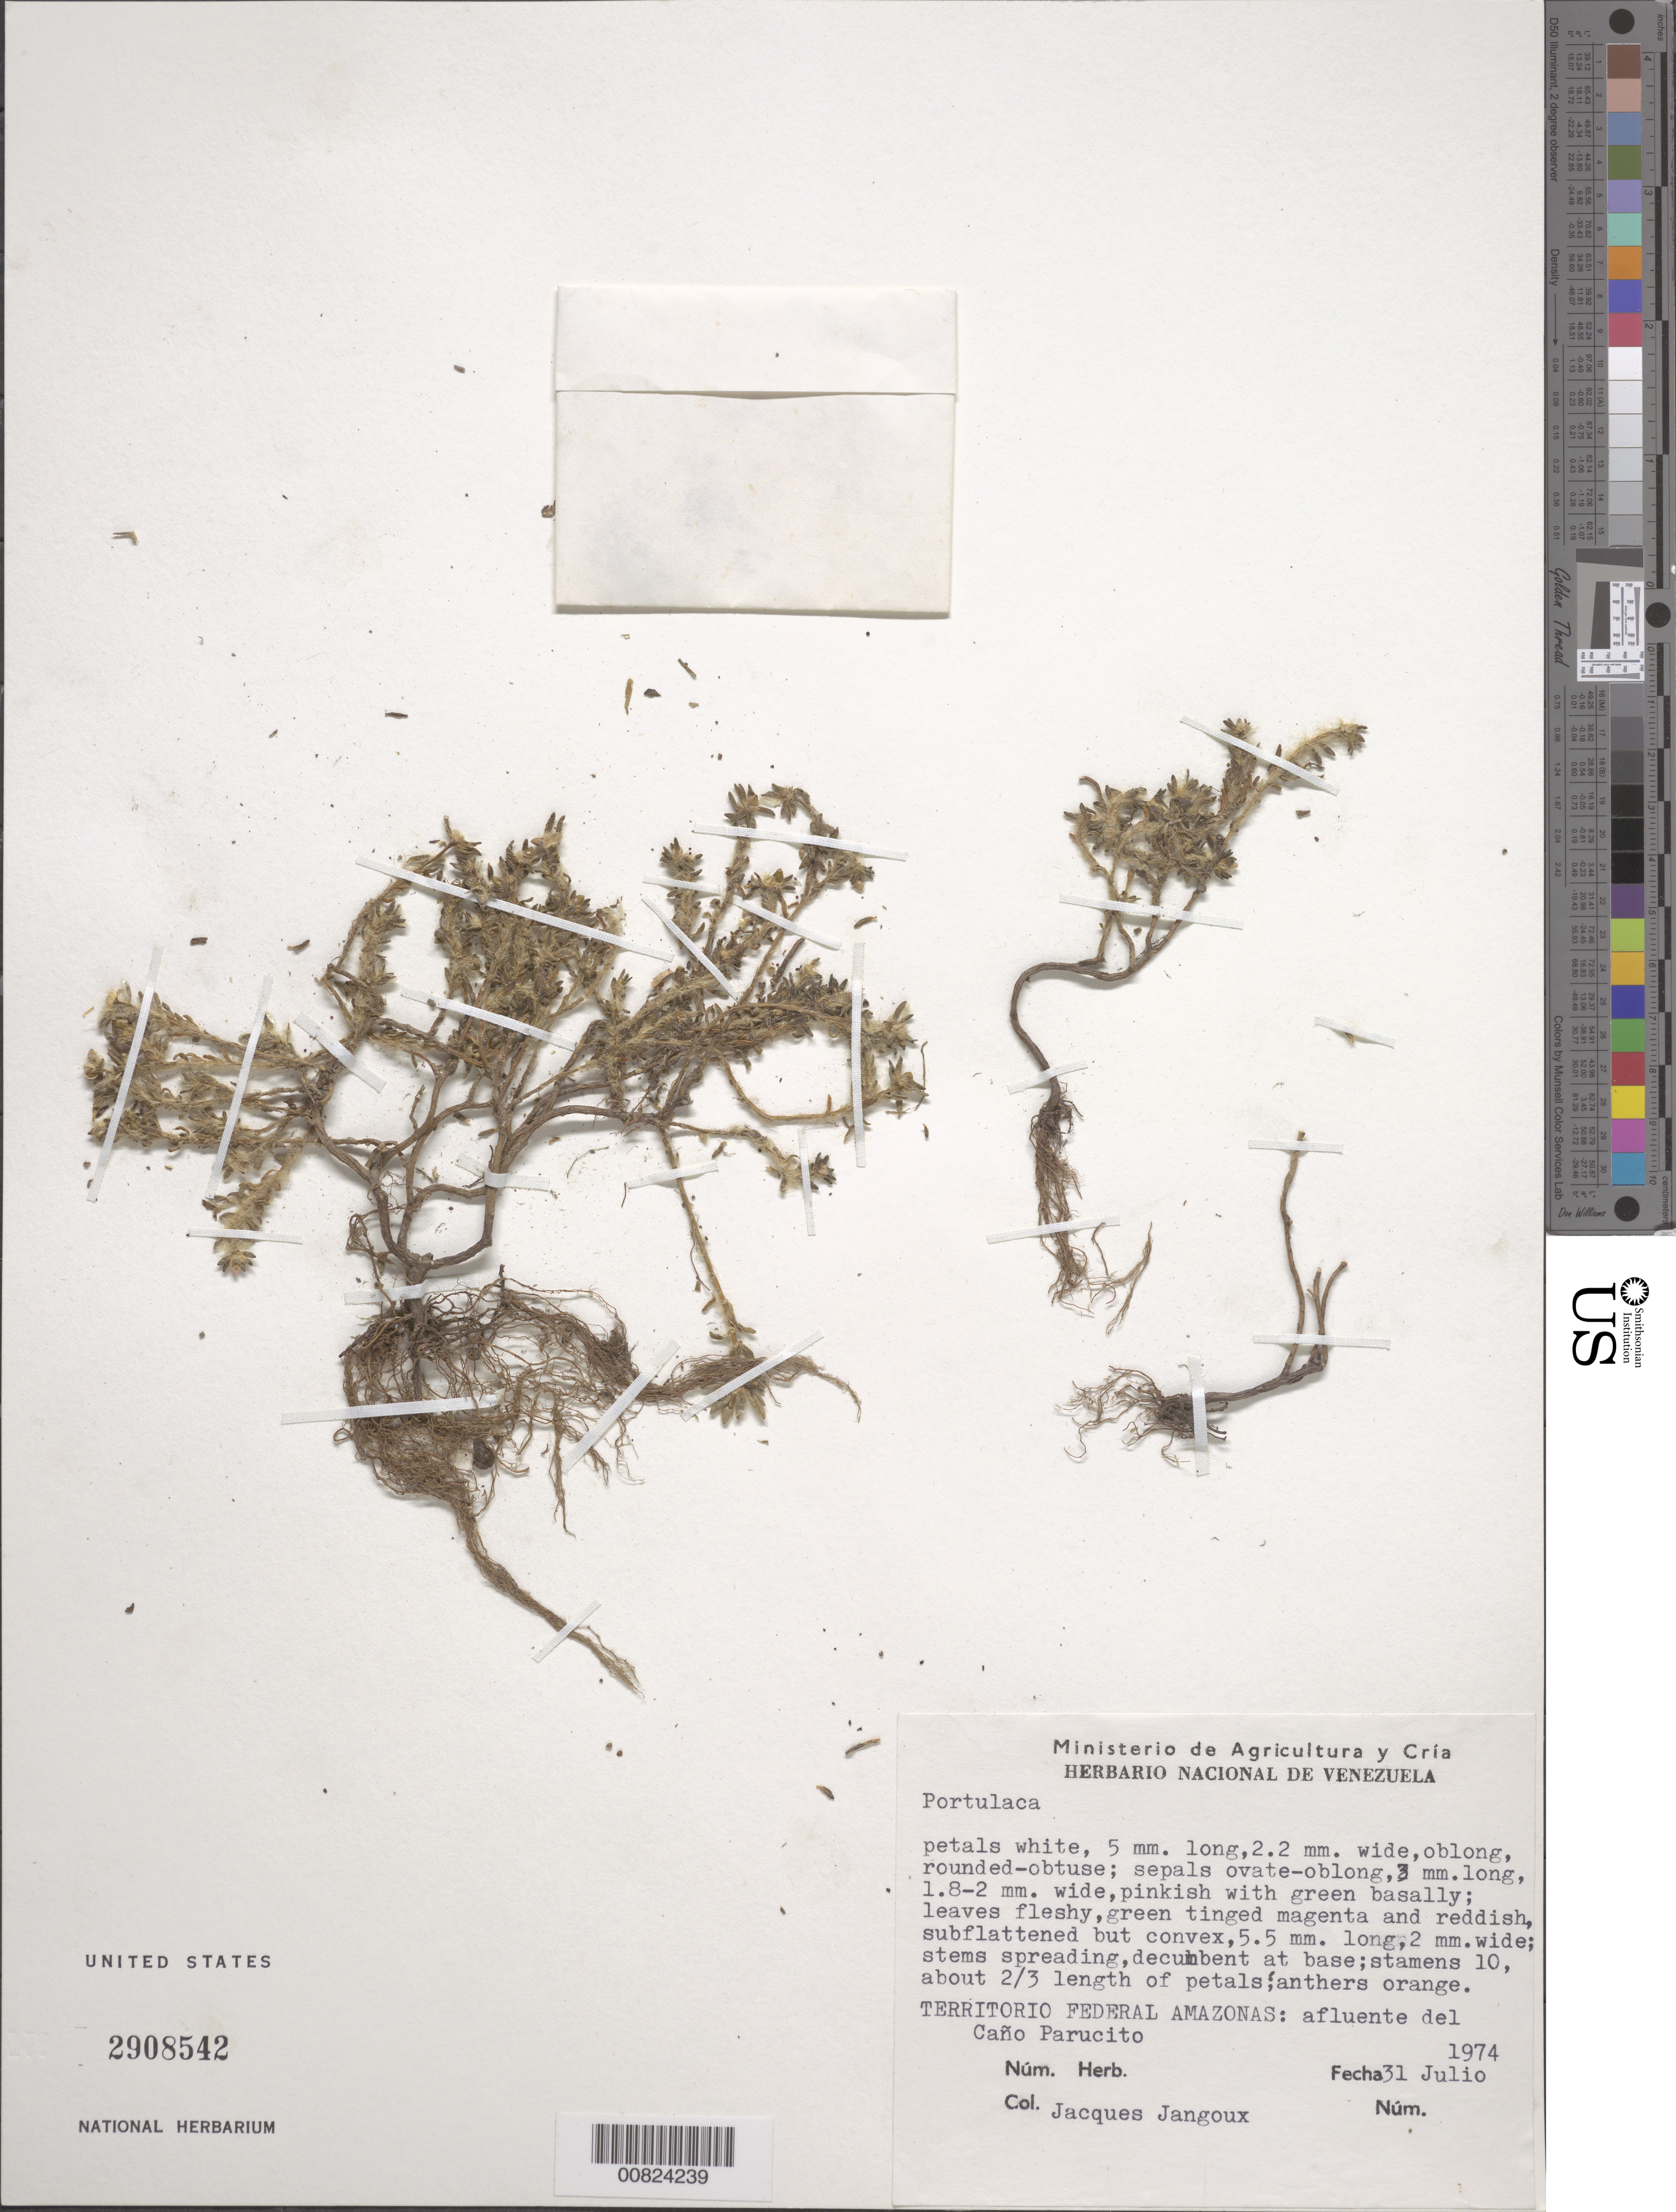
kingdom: Plantae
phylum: Tracheophyta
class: Magnoliopsida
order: Caryophyllales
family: Portulacaceae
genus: Portulaca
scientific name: Portulaca sp.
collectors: J. I. Jangoux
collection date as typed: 31-Jul-74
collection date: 1974-07-31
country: Venezuela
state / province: Amazonas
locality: Caño Parucito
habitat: Afluent del caño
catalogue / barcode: US 2908542